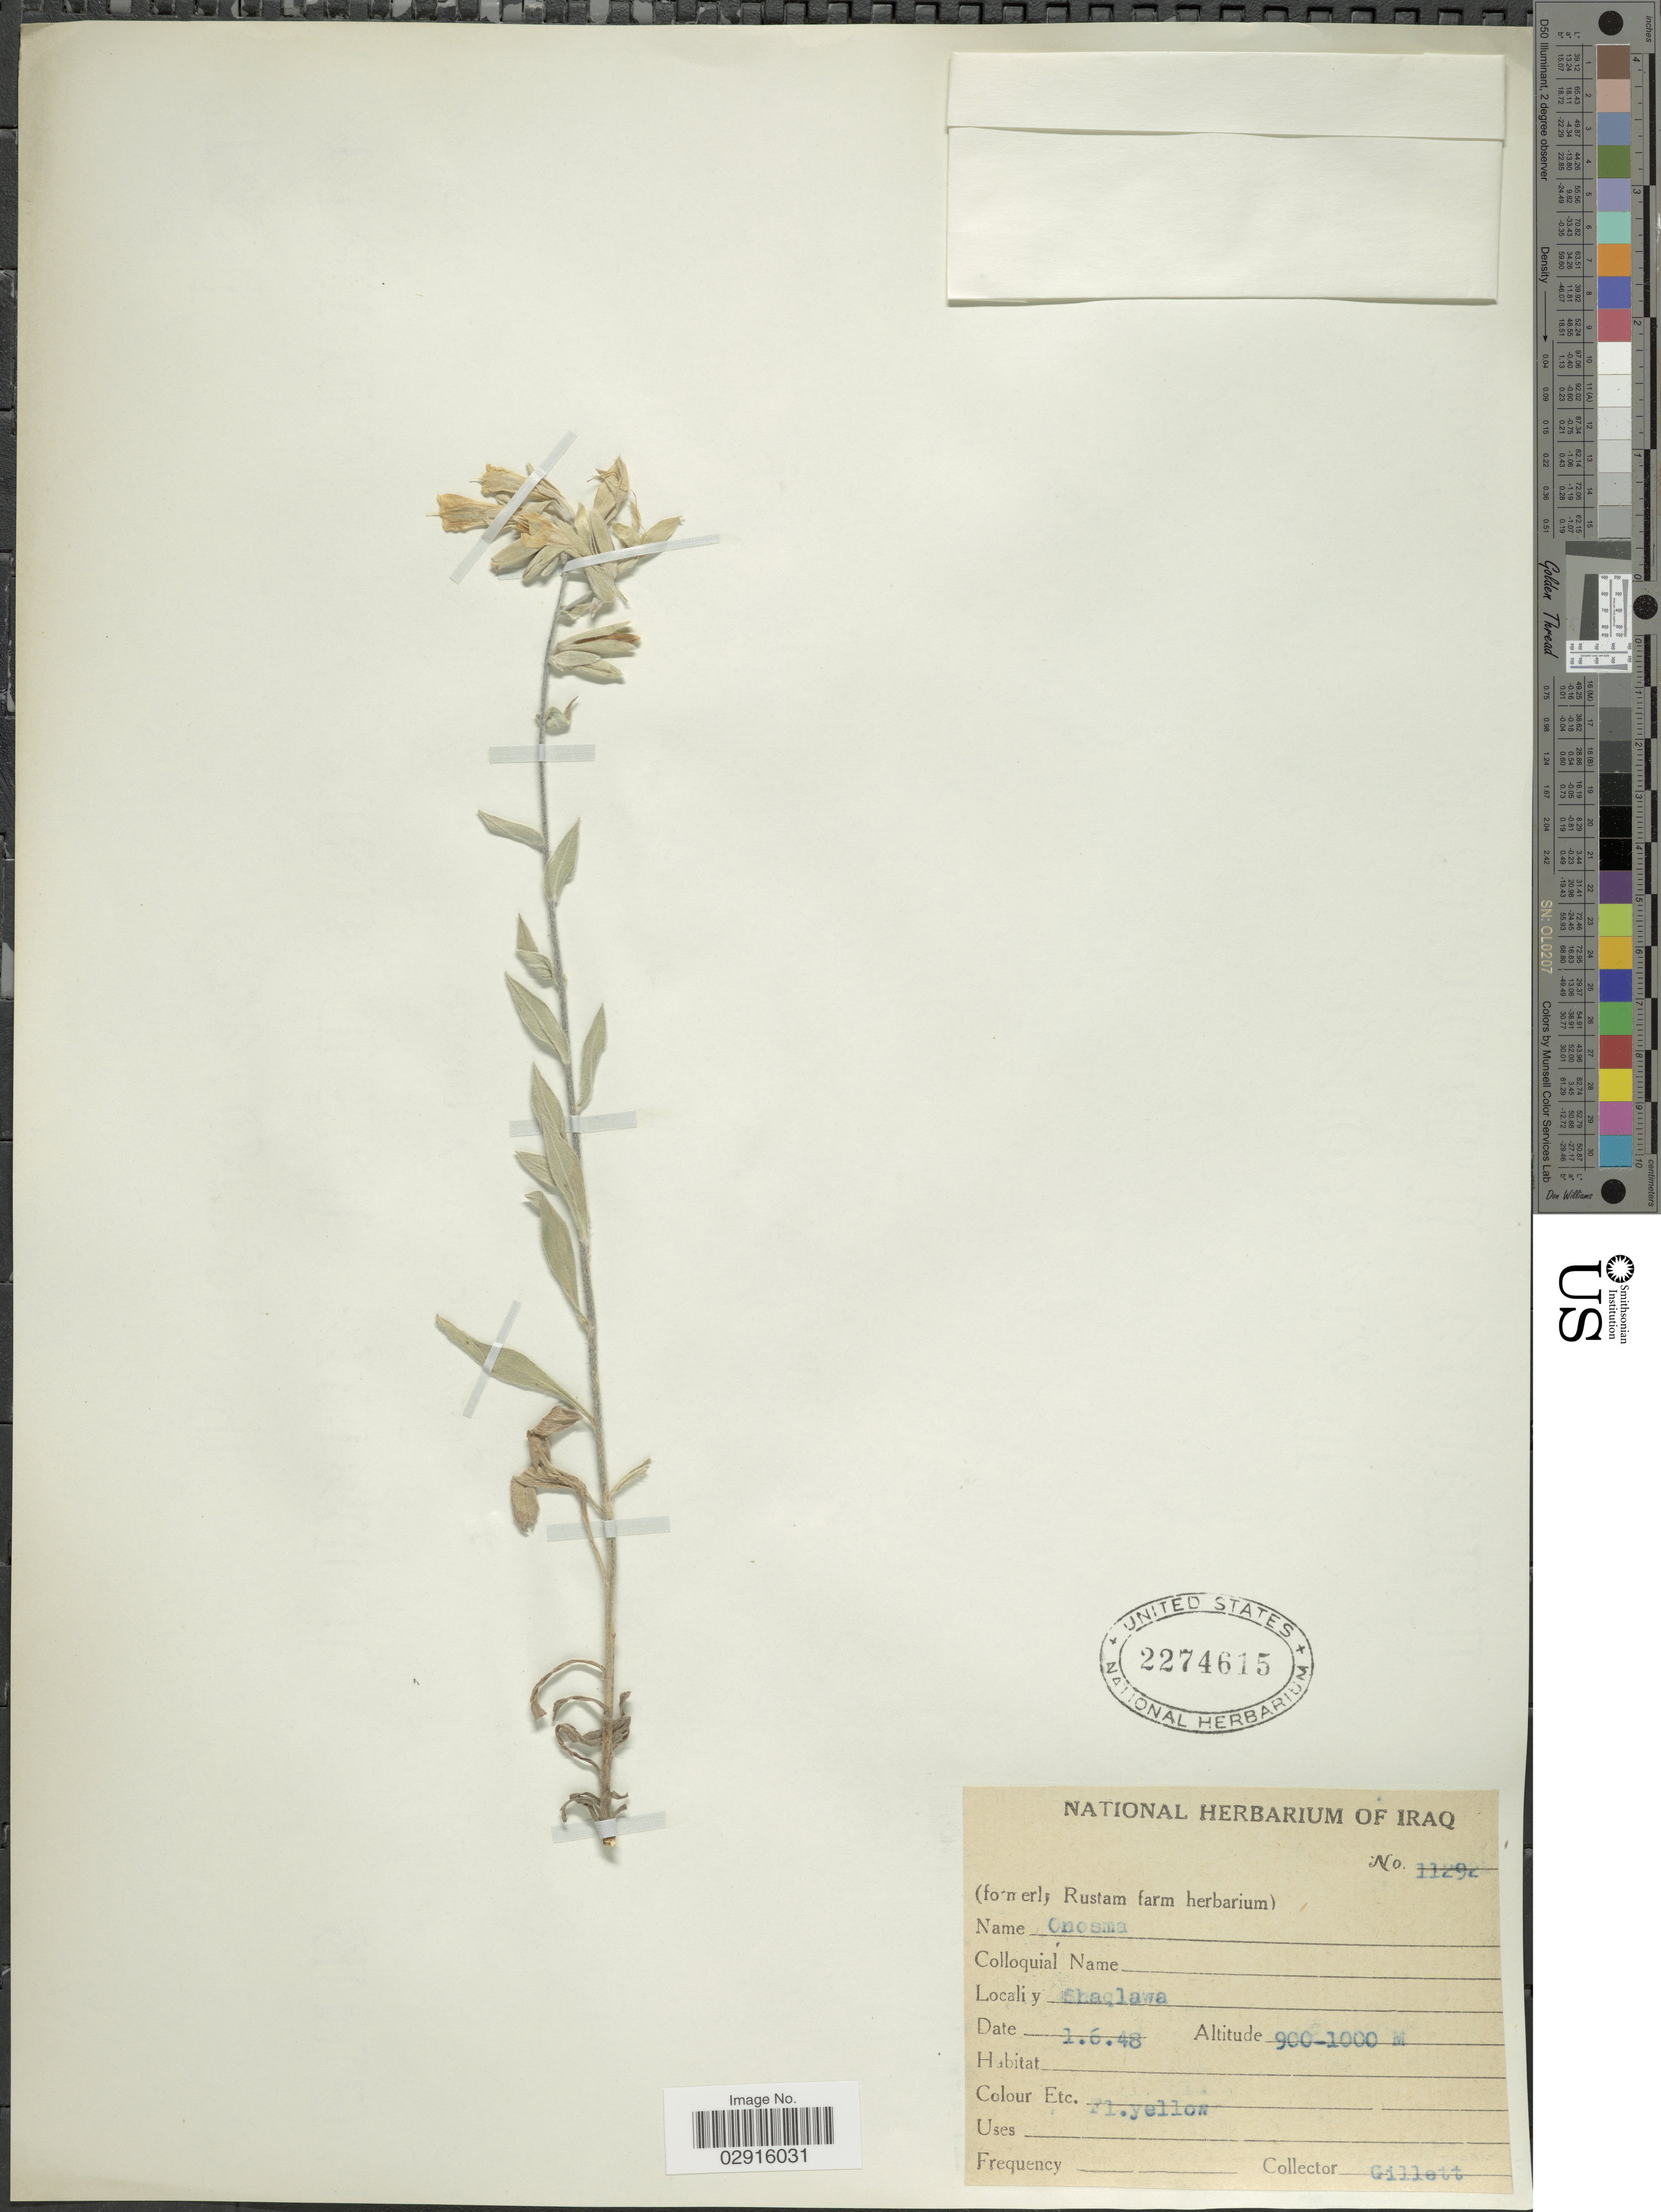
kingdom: Plantae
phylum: Tracheophyta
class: Magnoliopsida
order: Boraginales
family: Boraginaceae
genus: Onosma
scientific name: Onosma sp.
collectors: Gillett, --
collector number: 11292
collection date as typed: Transcribed d/m/y: 1/6/48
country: Iraq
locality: Shaqlawa.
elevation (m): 900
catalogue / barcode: US 2274615